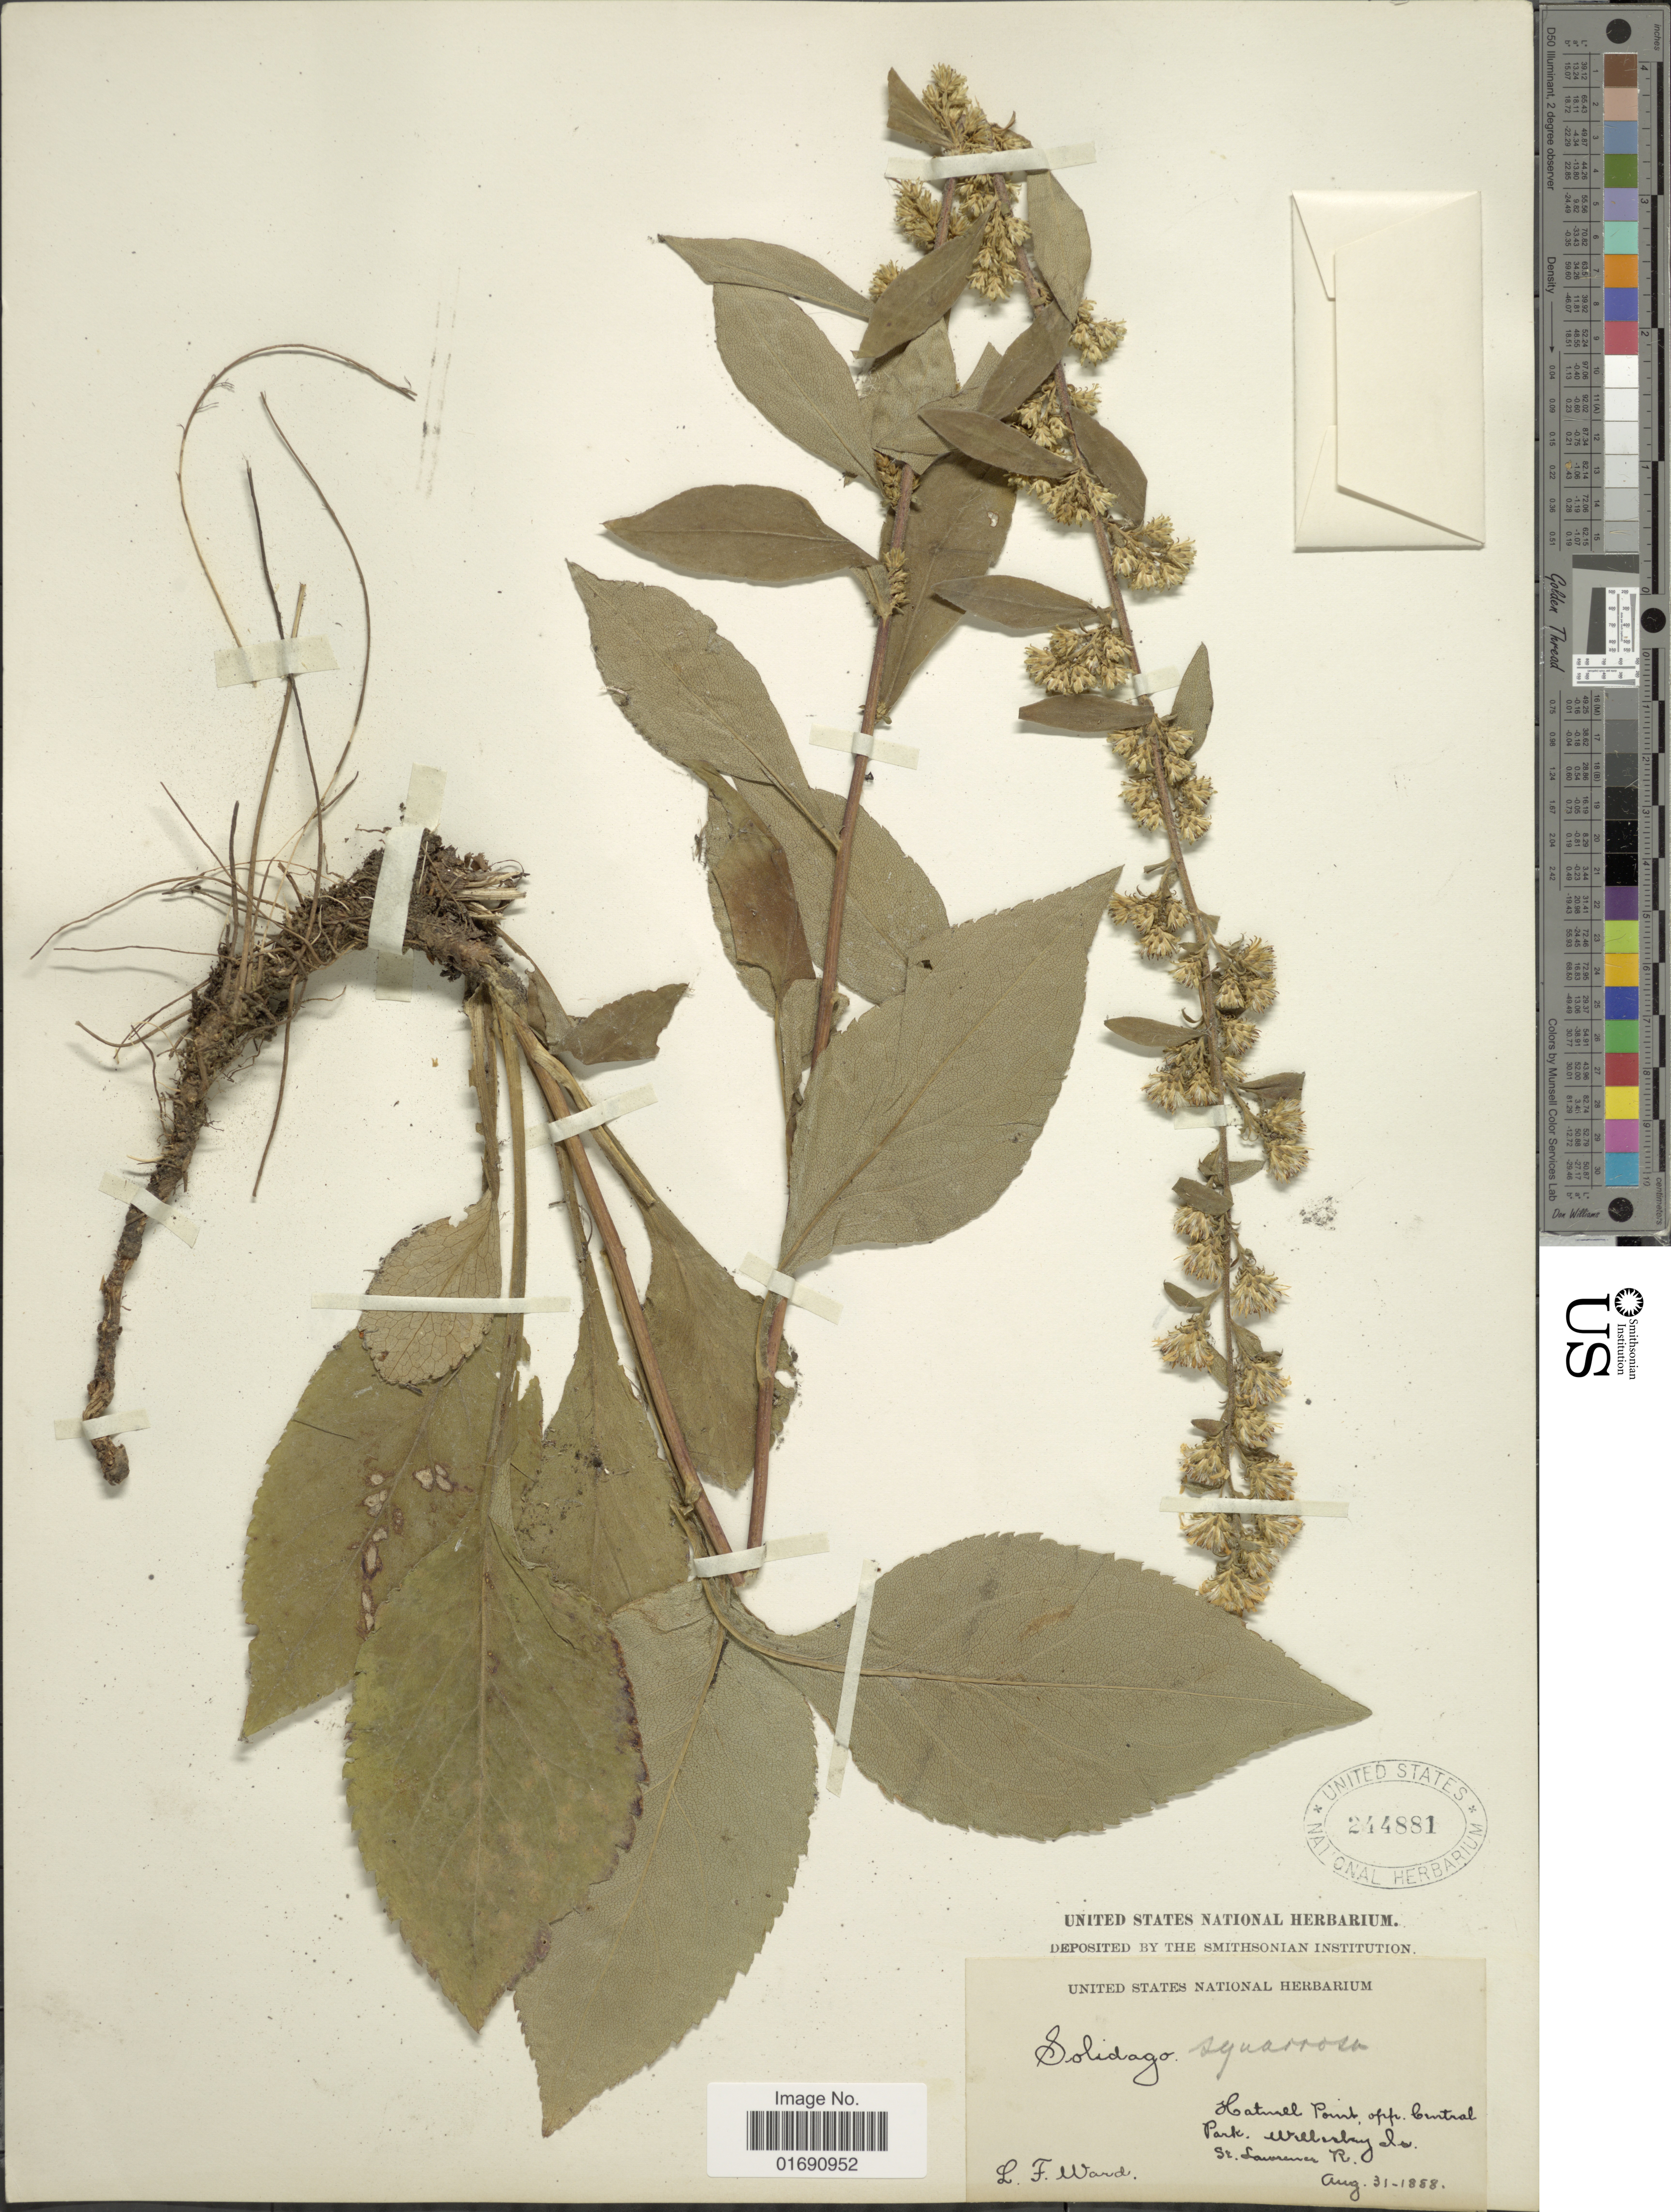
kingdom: Plantae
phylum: Tracheophyta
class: Magnoliopsida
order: Asterales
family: Asteraceae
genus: Solidago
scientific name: Solidago squarrosa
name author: Muhl.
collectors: L. Ward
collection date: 1888-08-31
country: United States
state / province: New York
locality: Hatnell Point, opp Central Park, Wellesley, St Lawrence R.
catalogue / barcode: US 244881